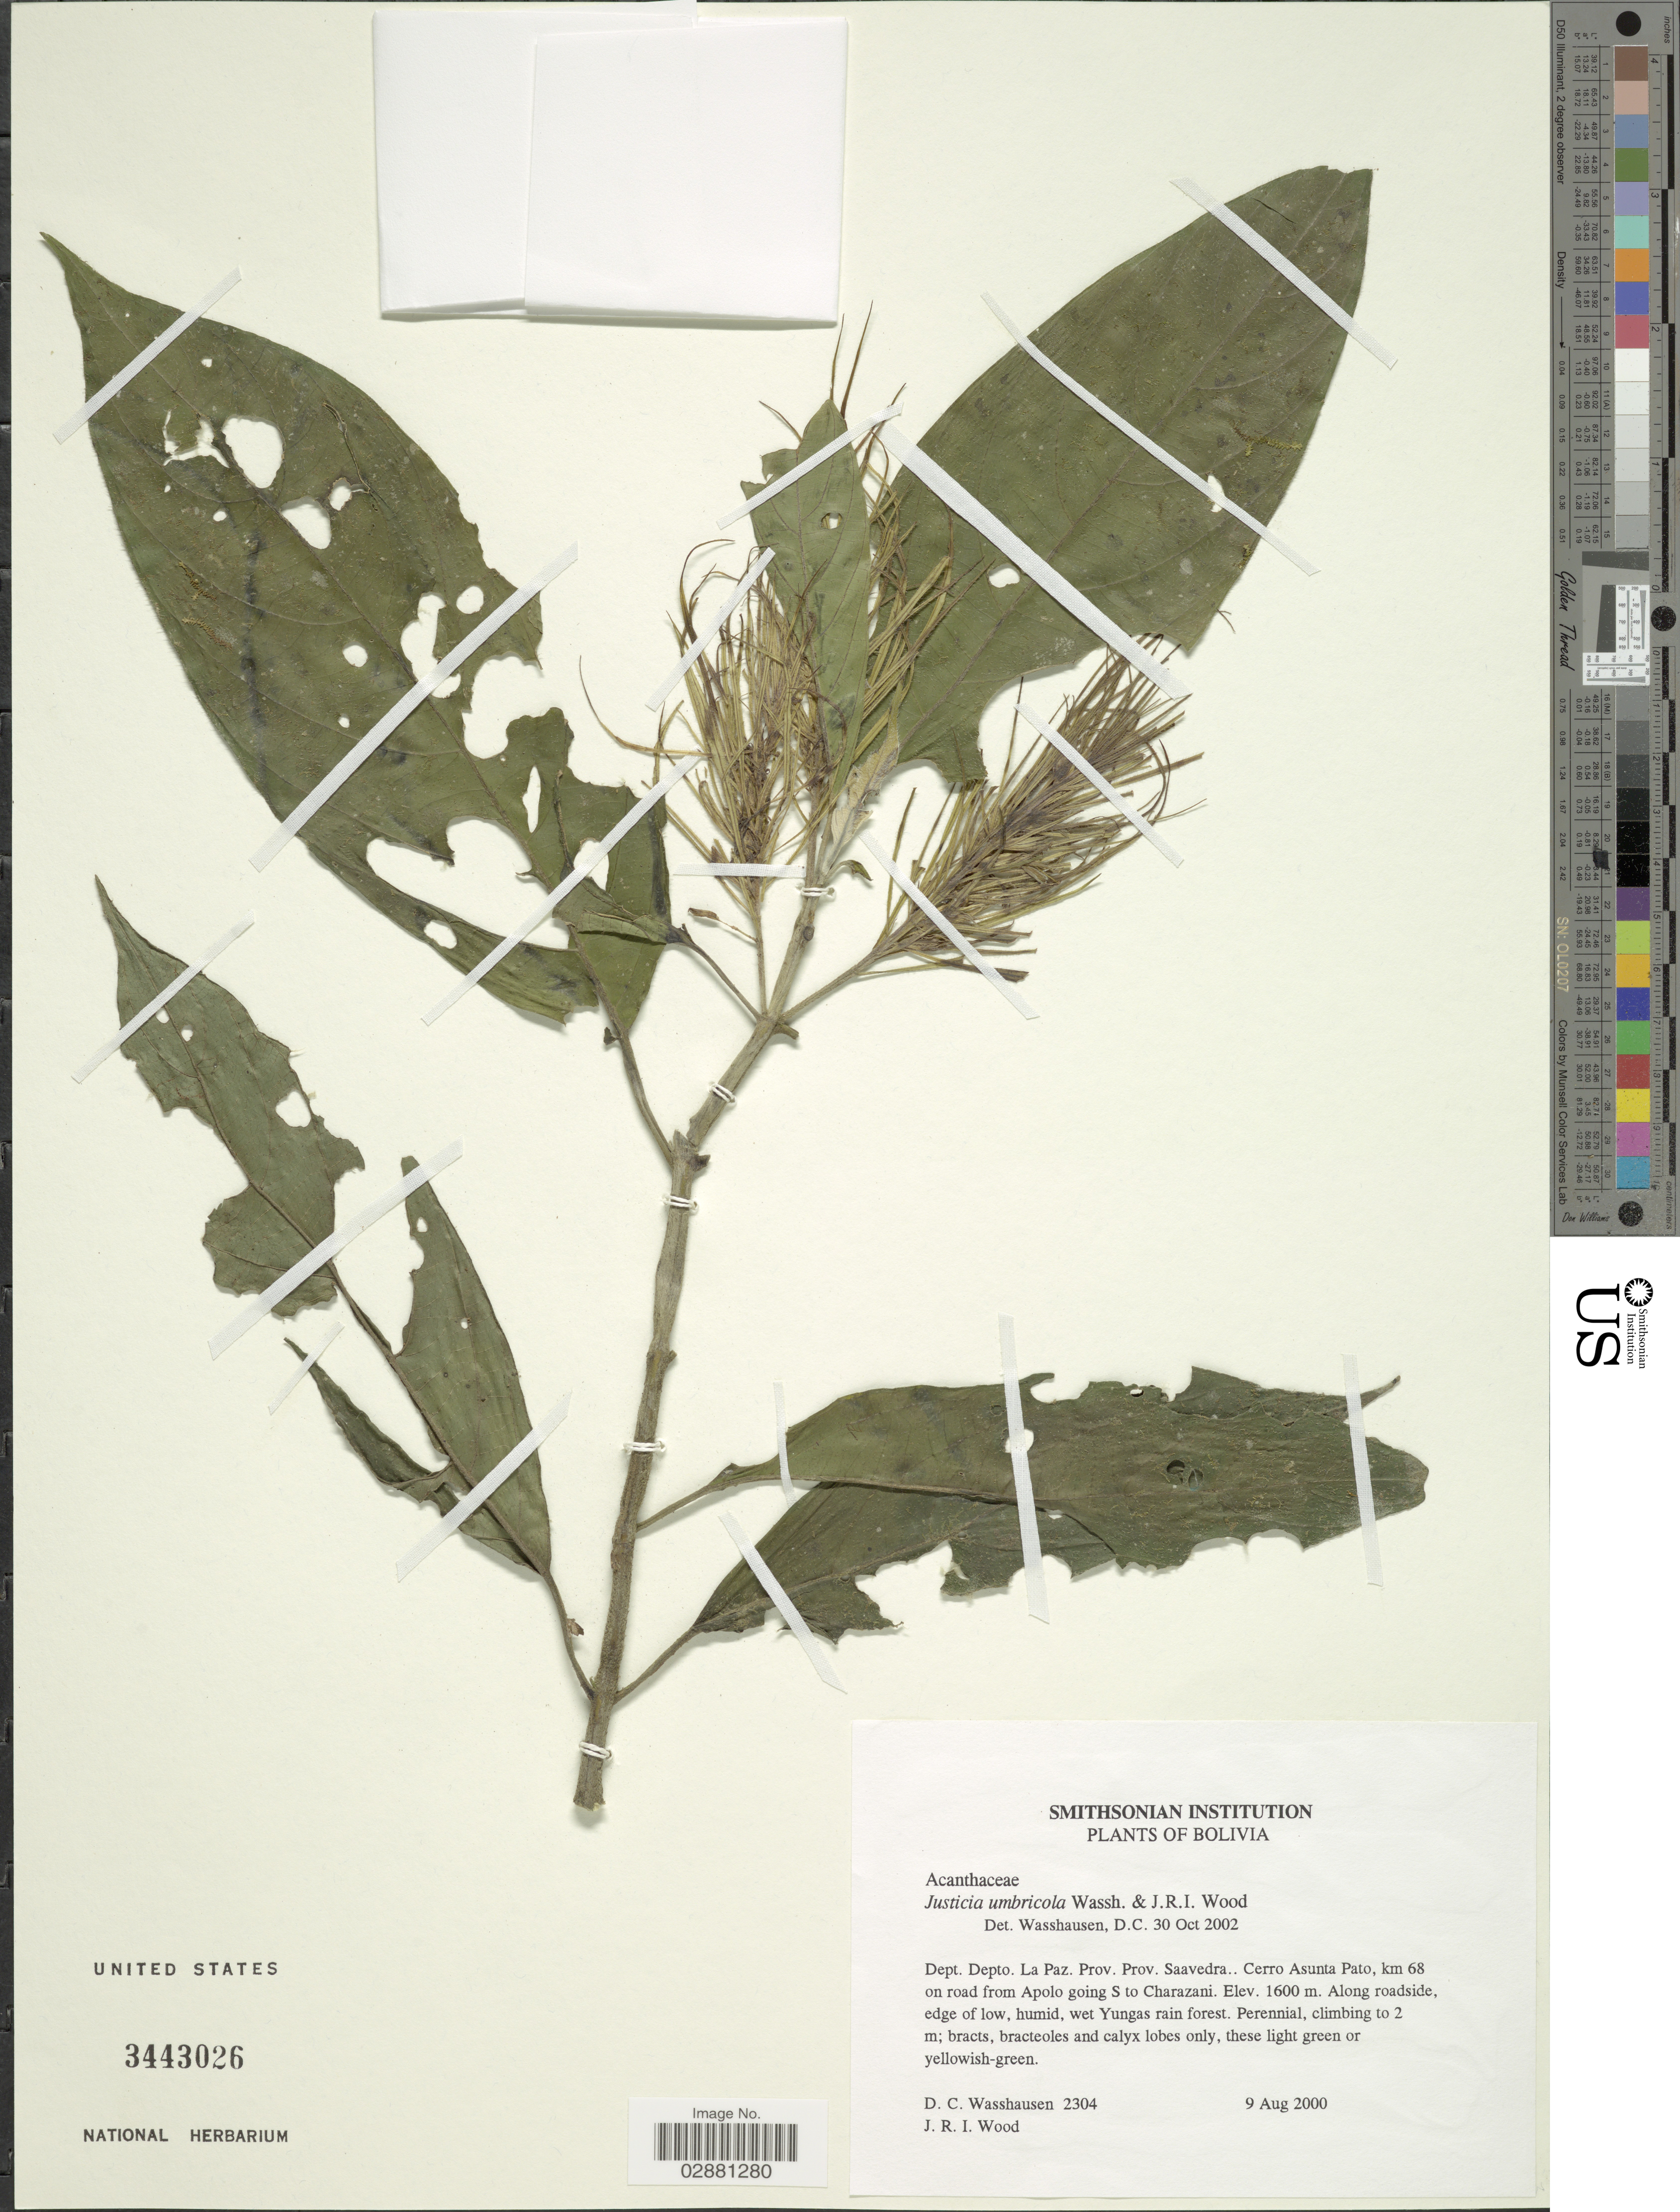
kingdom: Plantae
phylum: Tracheophyta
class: Magnoliopsida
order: Lamiales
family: Acanthaceae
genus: Justicia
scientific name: Justicia umbricola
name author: Wassh.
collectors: D. C. Wasshausen & J. R. I. Wood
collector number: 2304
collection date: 2000-08-09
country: Bolivia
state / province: La Paz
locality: Dept. Depto. La Paz, Prov. Saavedra, Cerro Asunta Pato, km 68 on road from Apolo going S to Charazani.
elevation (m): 1600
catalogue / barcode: US 3443026